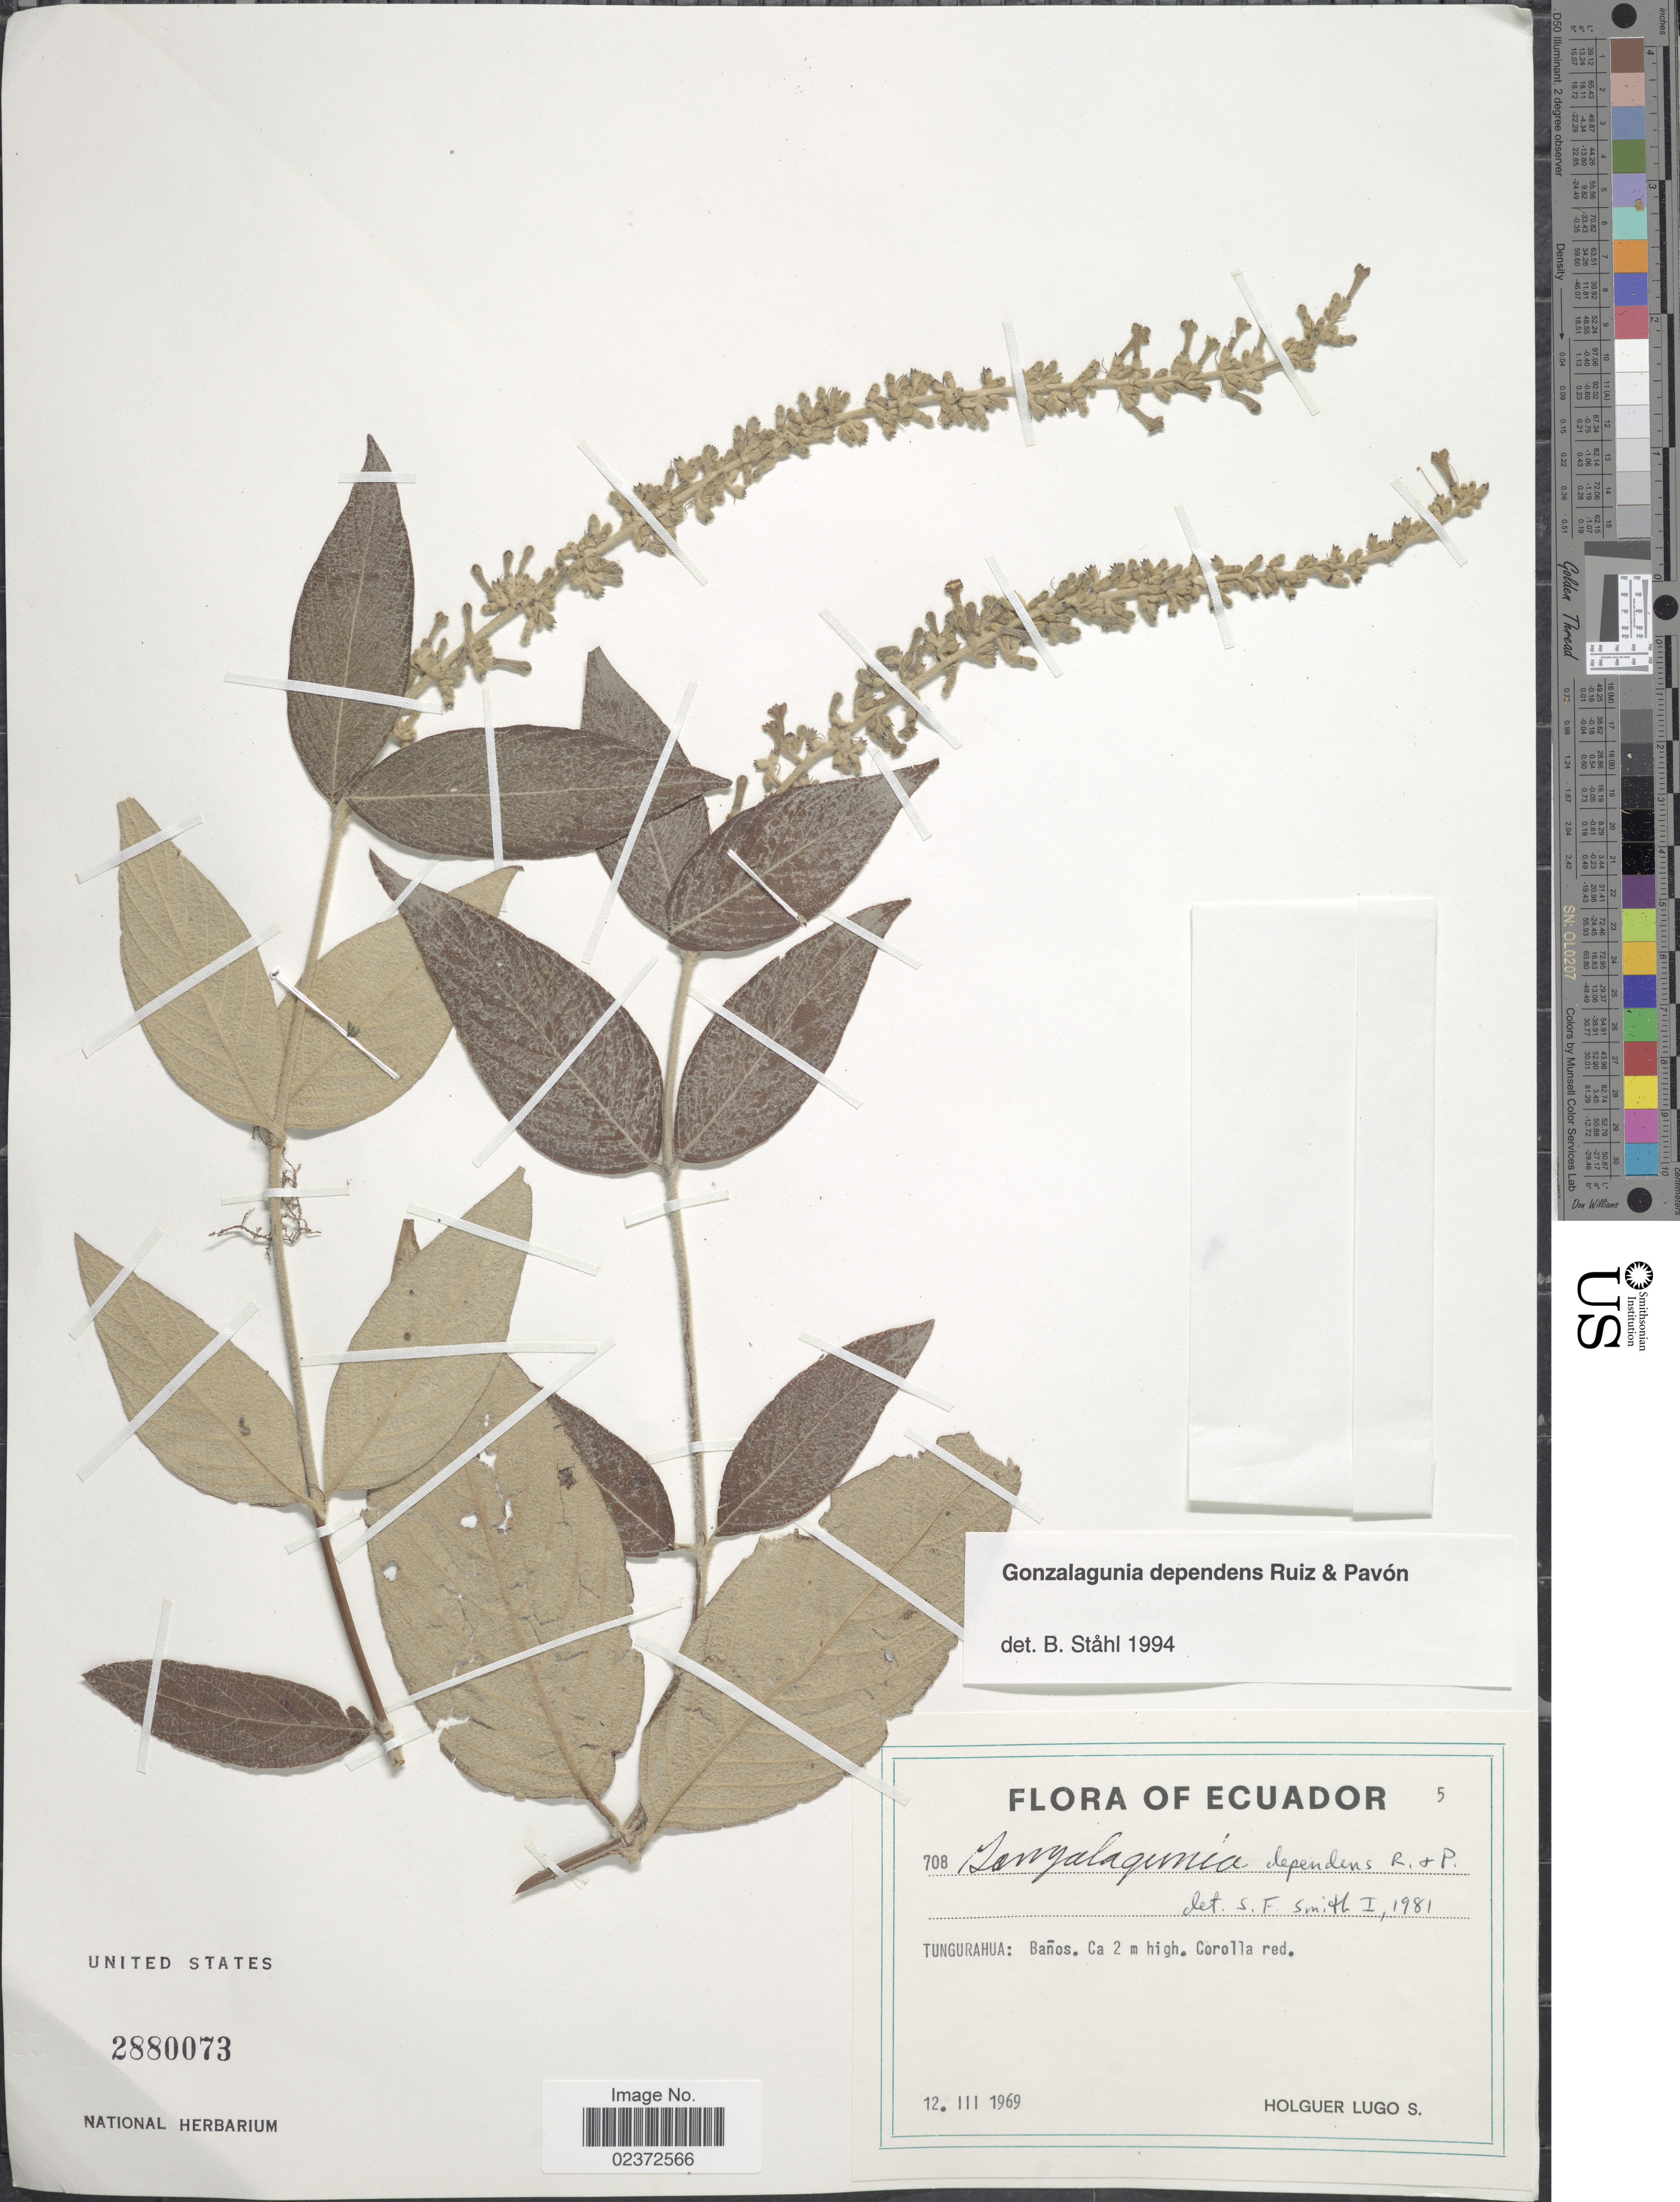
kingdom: Plantae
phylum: Tracheophyta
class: Magnoliopsida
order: Gentianales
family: Rubiaceae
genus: Gonzalagunia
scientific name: Gonzalagunia dependens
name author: Ruiz & Pav.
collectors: H. Lugo S.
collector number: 708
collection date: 1969-03-12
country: Ecuador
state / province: Tungurahua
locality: Banos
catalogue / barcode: US 2880073